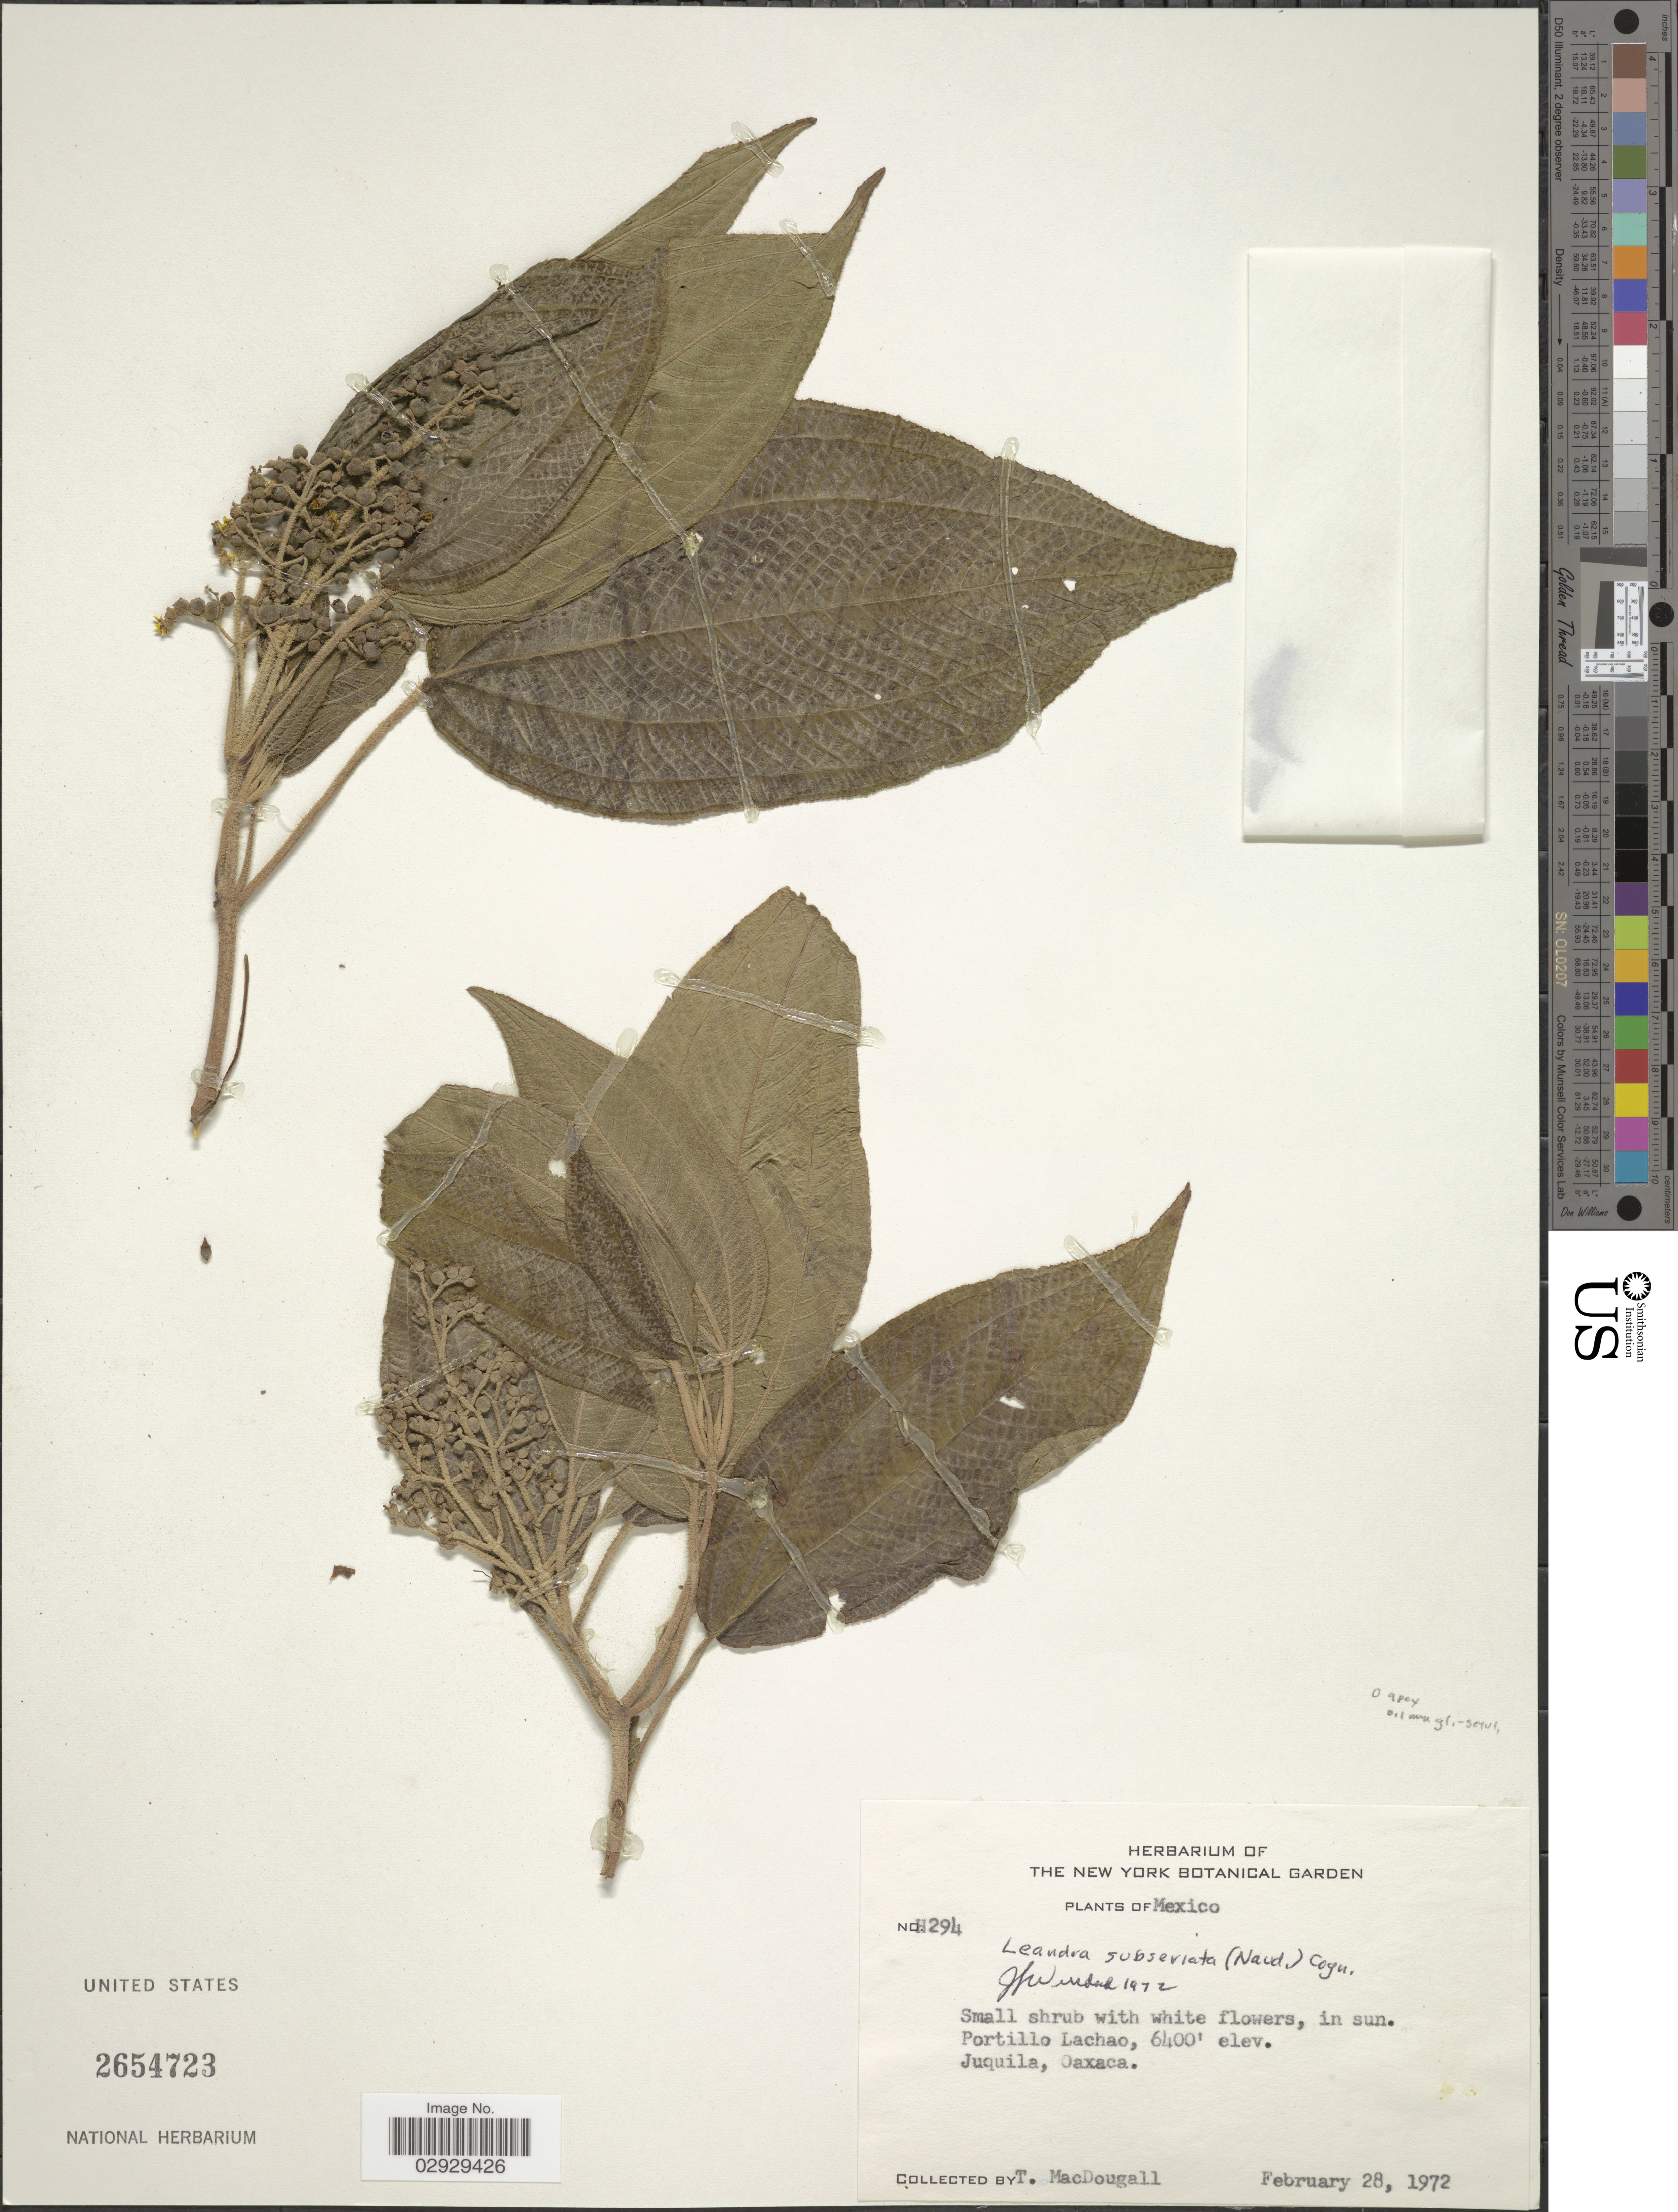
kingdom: Plantae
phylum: Tracheophyta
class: Magnoliopsida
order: Myrtales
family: Melastomataceae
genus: Leandra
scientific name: Leandra subseriata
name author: (Naudin) Cogn.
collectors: T. B. MacDougall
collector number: H294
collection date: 1972-02-28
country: Mexico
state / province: Oaxaca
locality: Portillo Lachao. Juquila.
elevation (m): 1951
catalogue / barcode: US 2654723